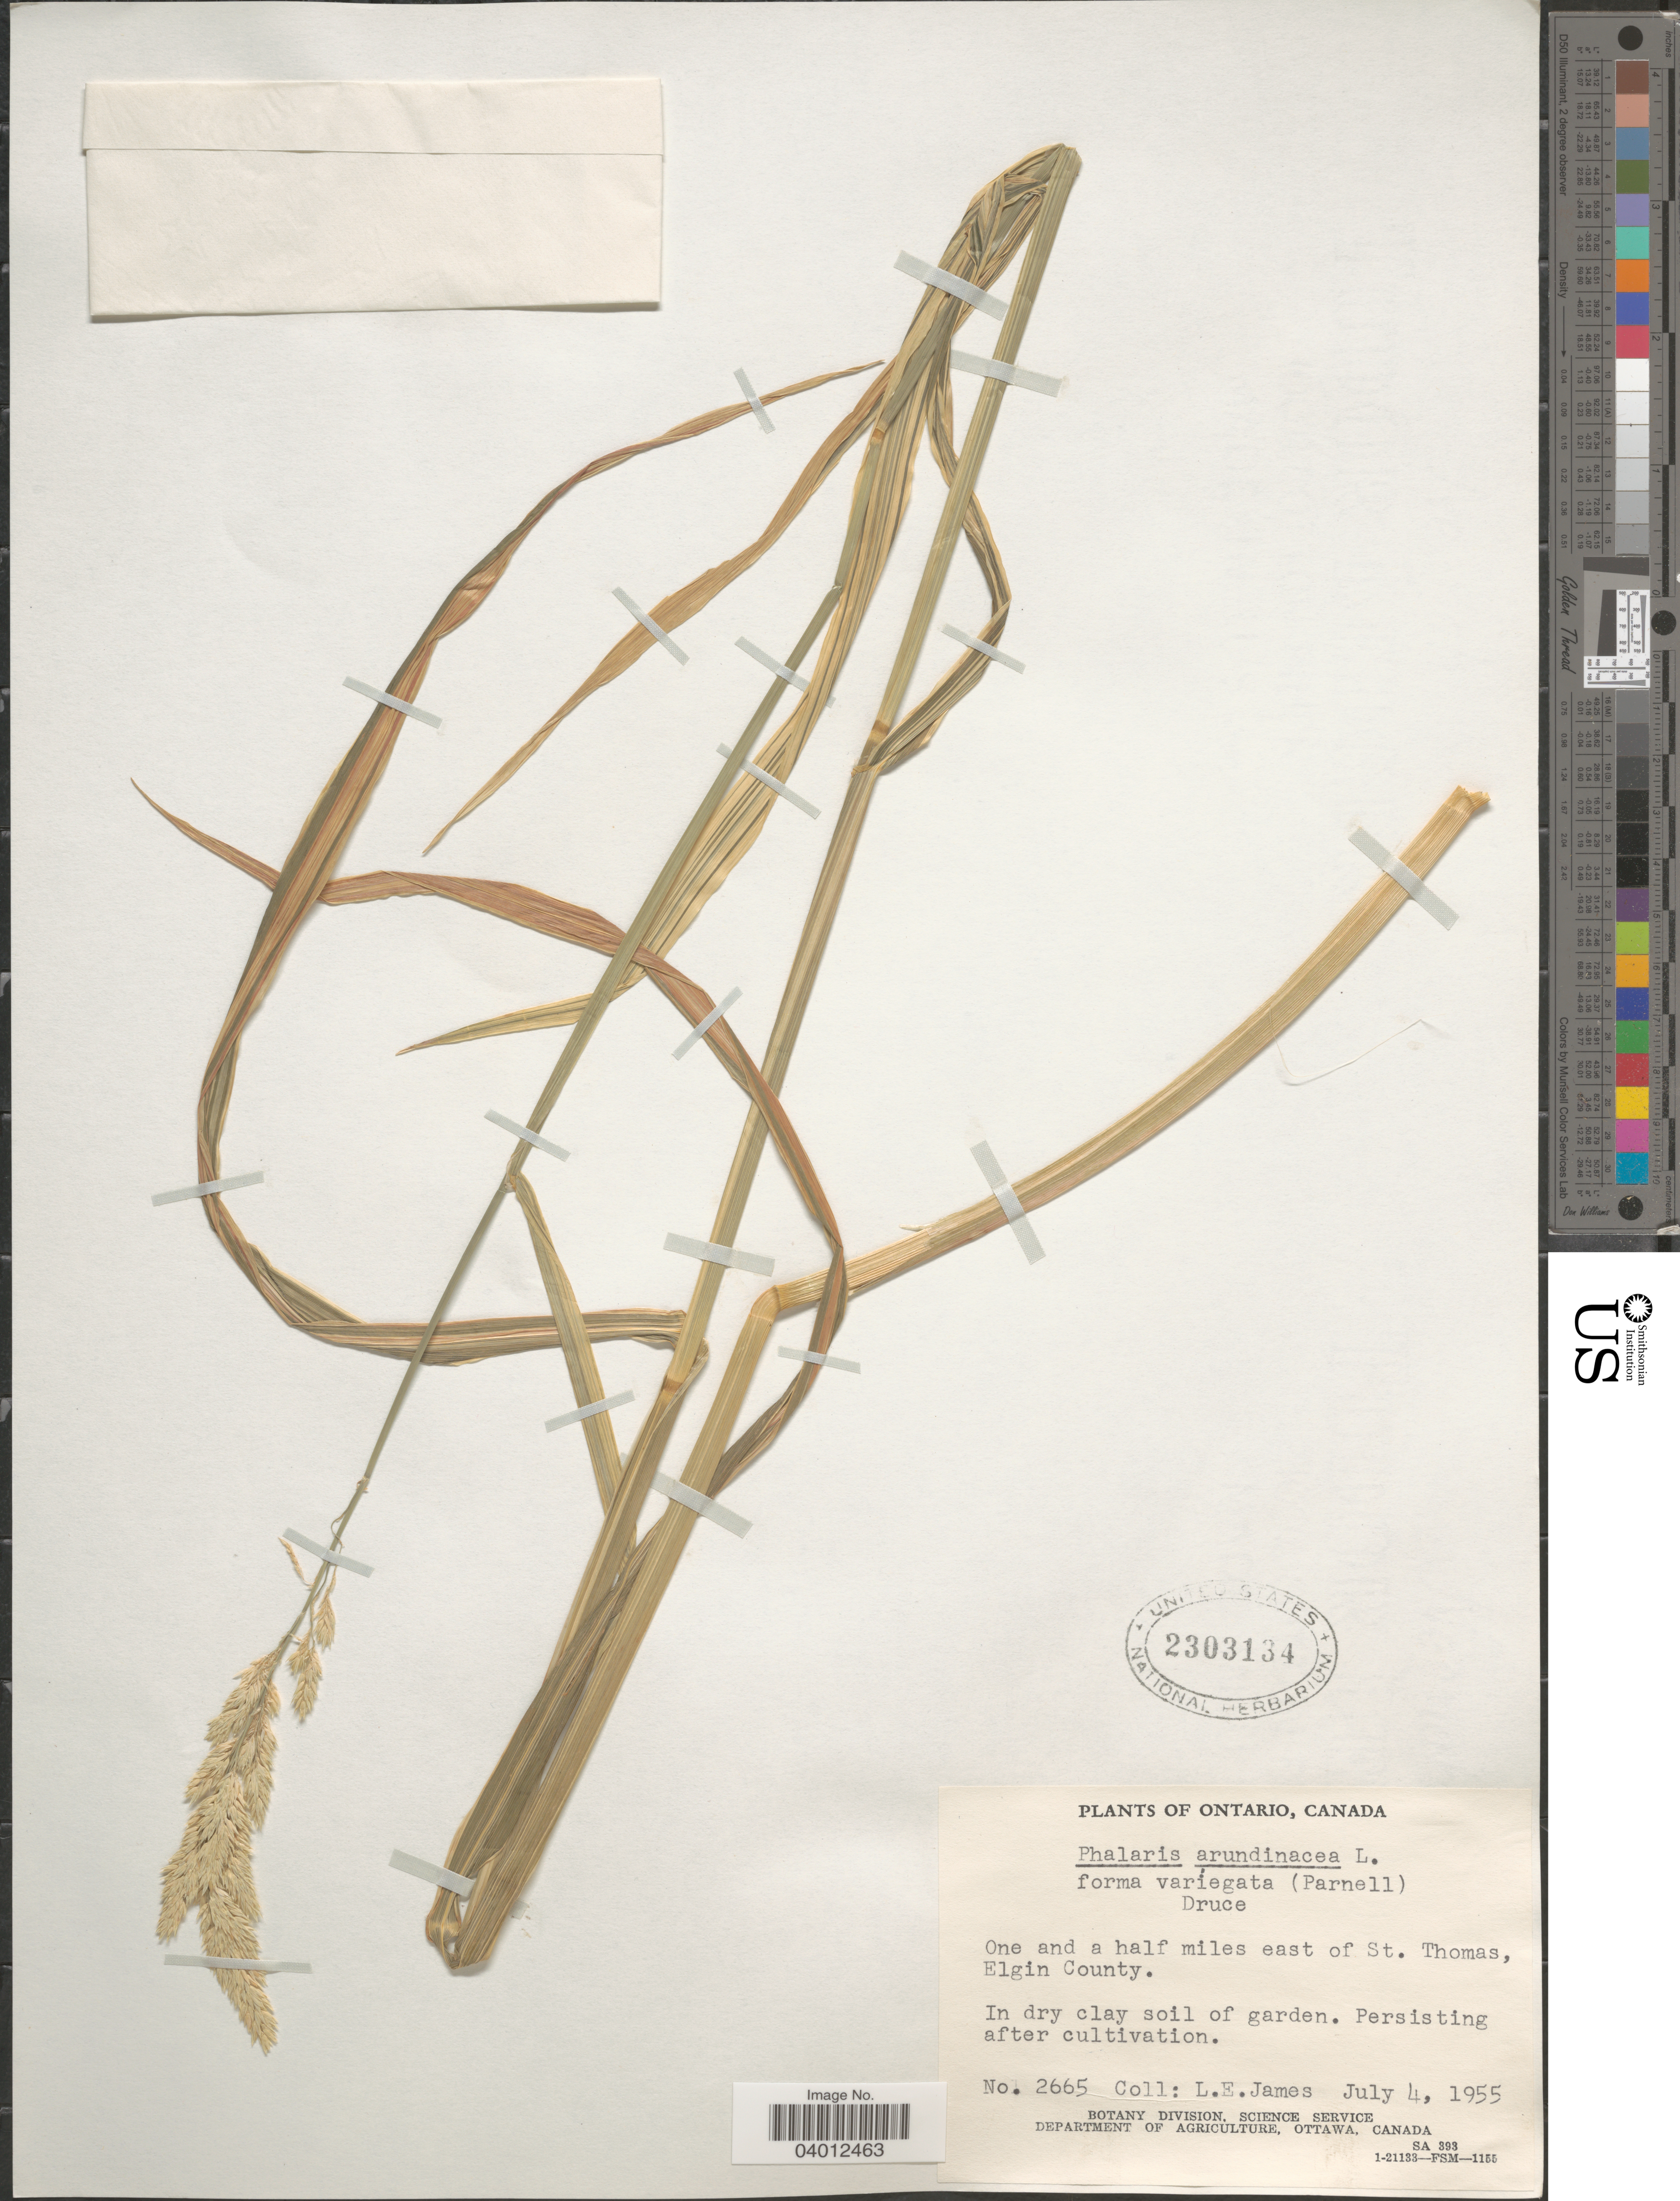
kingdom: Plantae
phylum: Tracheophyta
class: Liliopsida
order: Poales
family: Poaceae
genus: Phalaris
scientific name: Phalaris arundinacea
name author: L.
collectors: L. E. James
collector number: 2665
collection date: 1955-07-04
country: Canada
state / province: Ontario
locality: One and a half miles east of St. Thomas, Elgin County.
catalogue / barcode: US 2303134